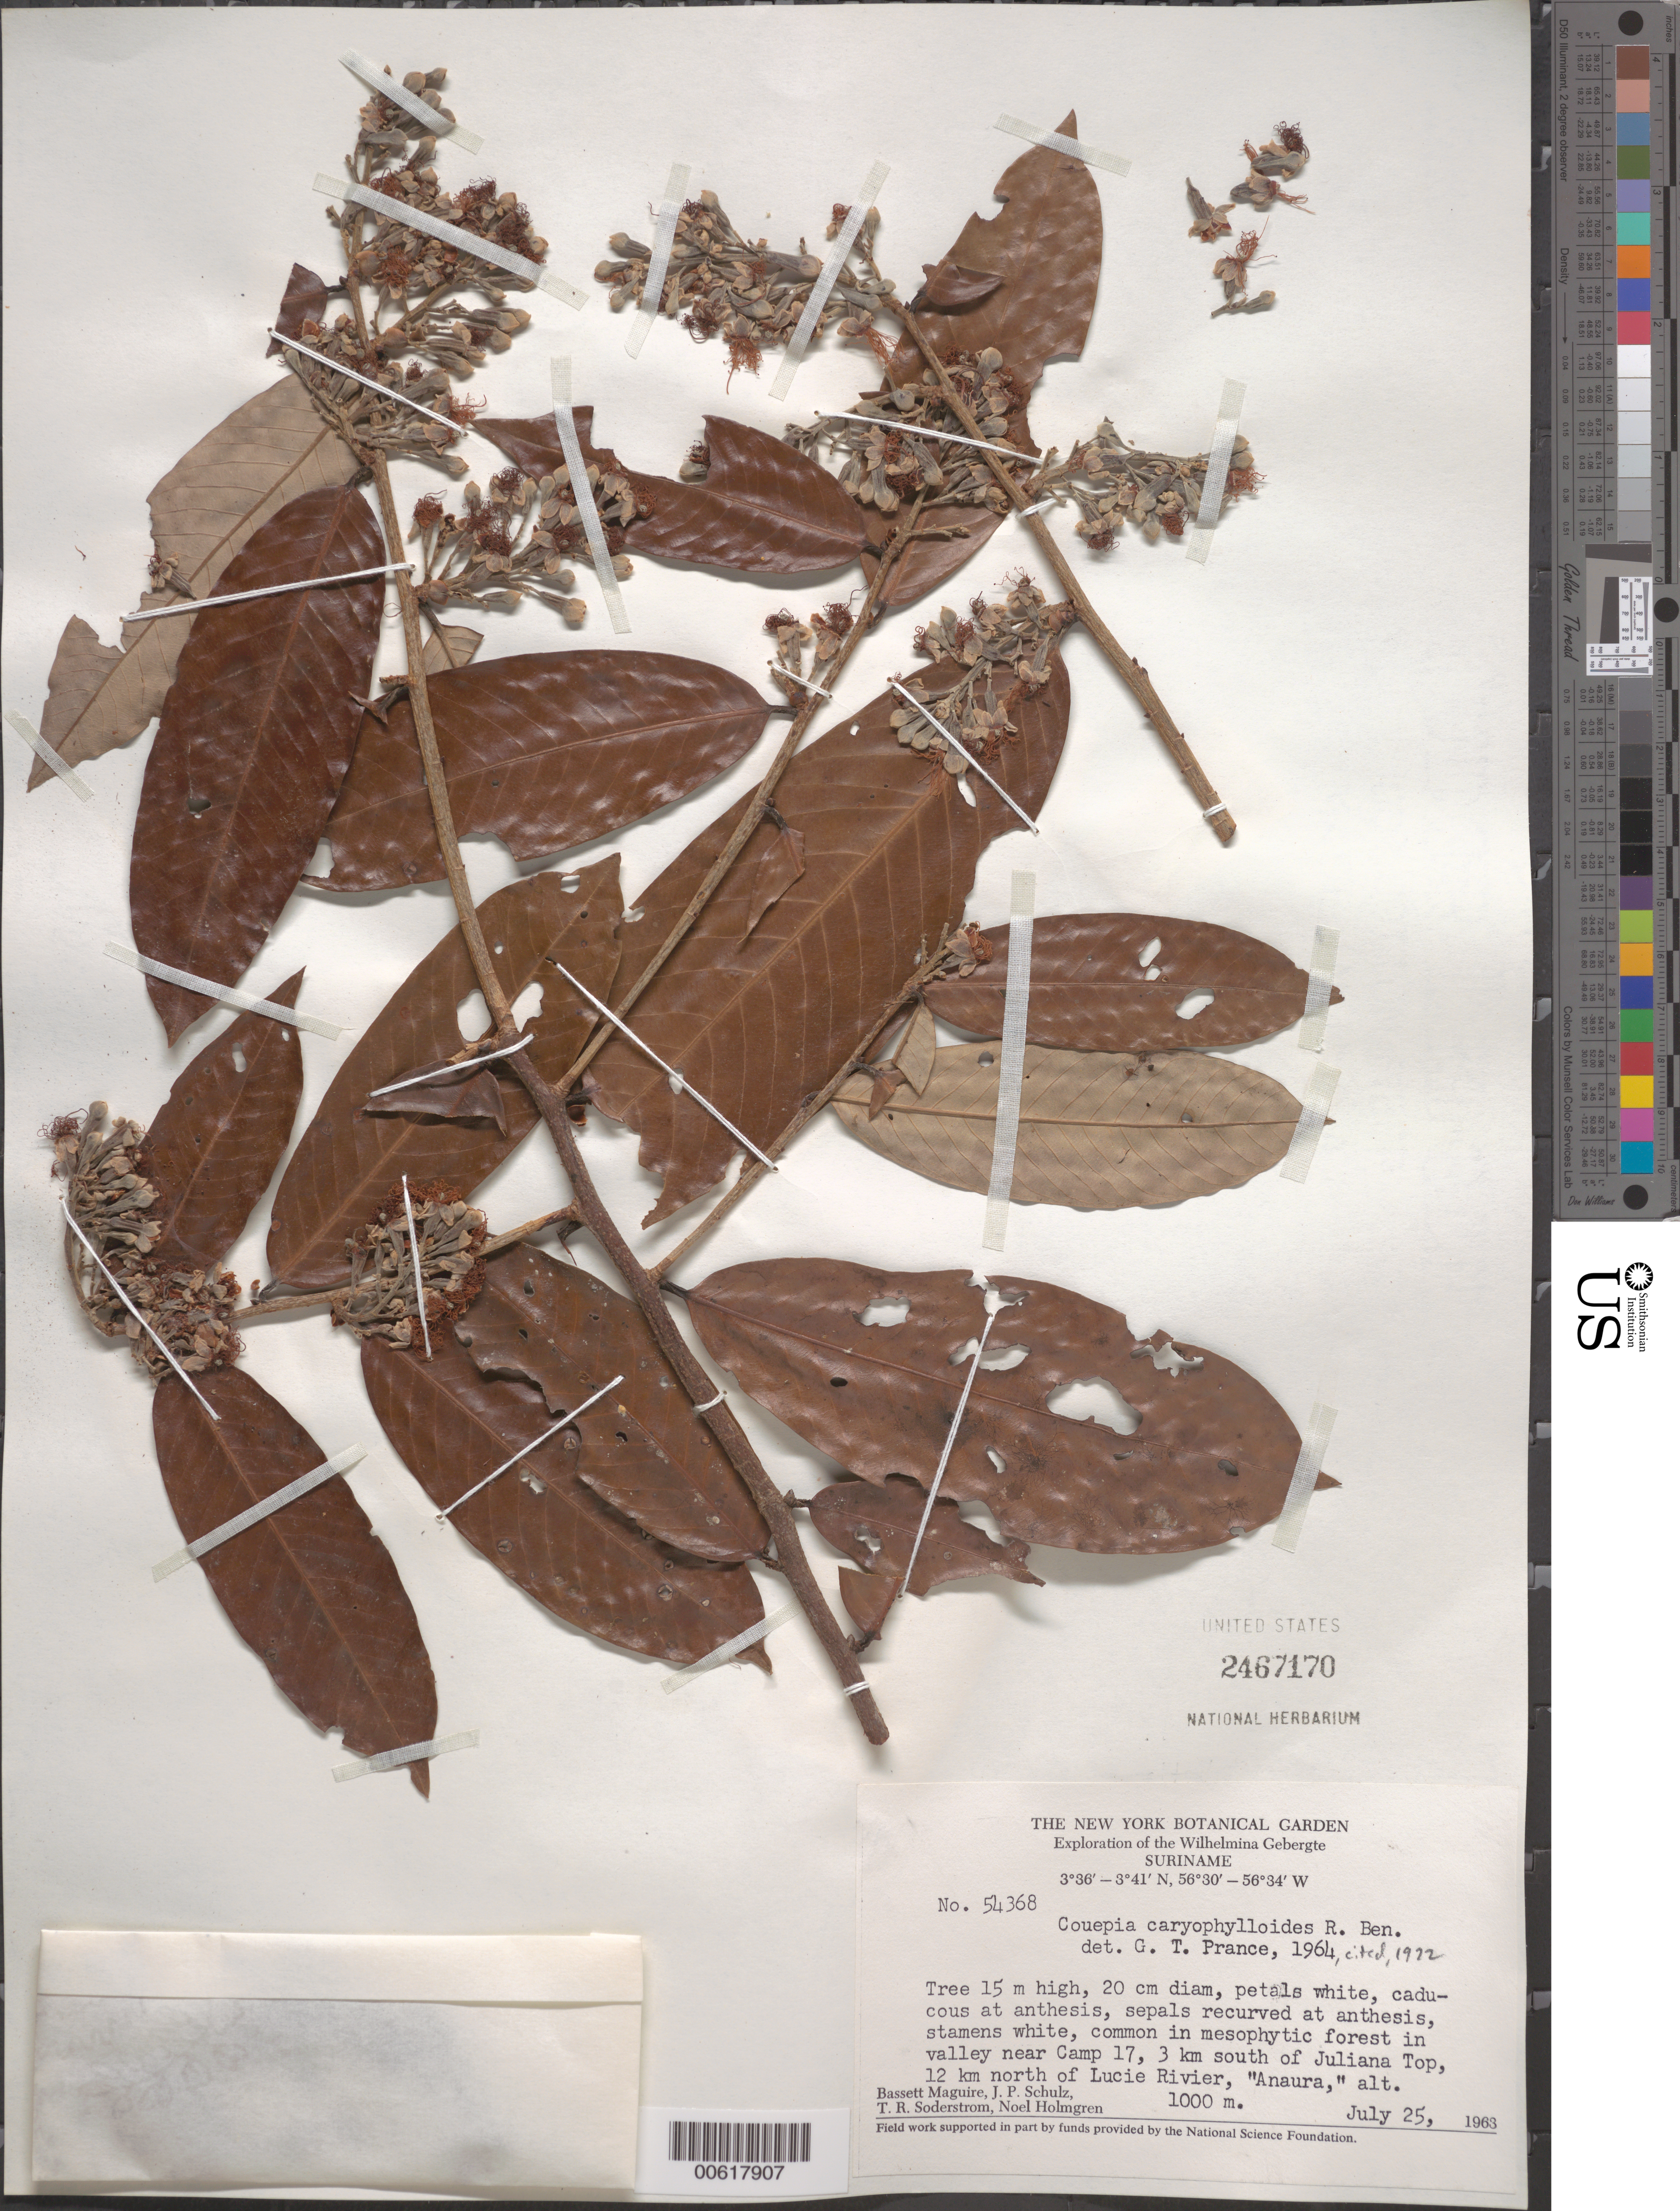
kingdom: Plantae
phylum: Tracheophyta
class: Magnoliopsida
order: Malpighiales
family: Chrysobalanaceae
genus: Couepia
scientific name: Couepia caryophylloides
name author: Benoist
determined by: Prance, G. T.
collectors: B. Maguire, J. P. Schulz, T. R. Soderstrom & N. H. Holmgren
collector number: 54368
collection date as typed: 25-Jul-63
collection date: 1963-07-25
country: Suriname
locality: Juliana Top, 3 km S of, 12 km N of Lucie R., Wilhelmina Gebergte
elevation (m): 1000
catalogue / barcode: US 2467170